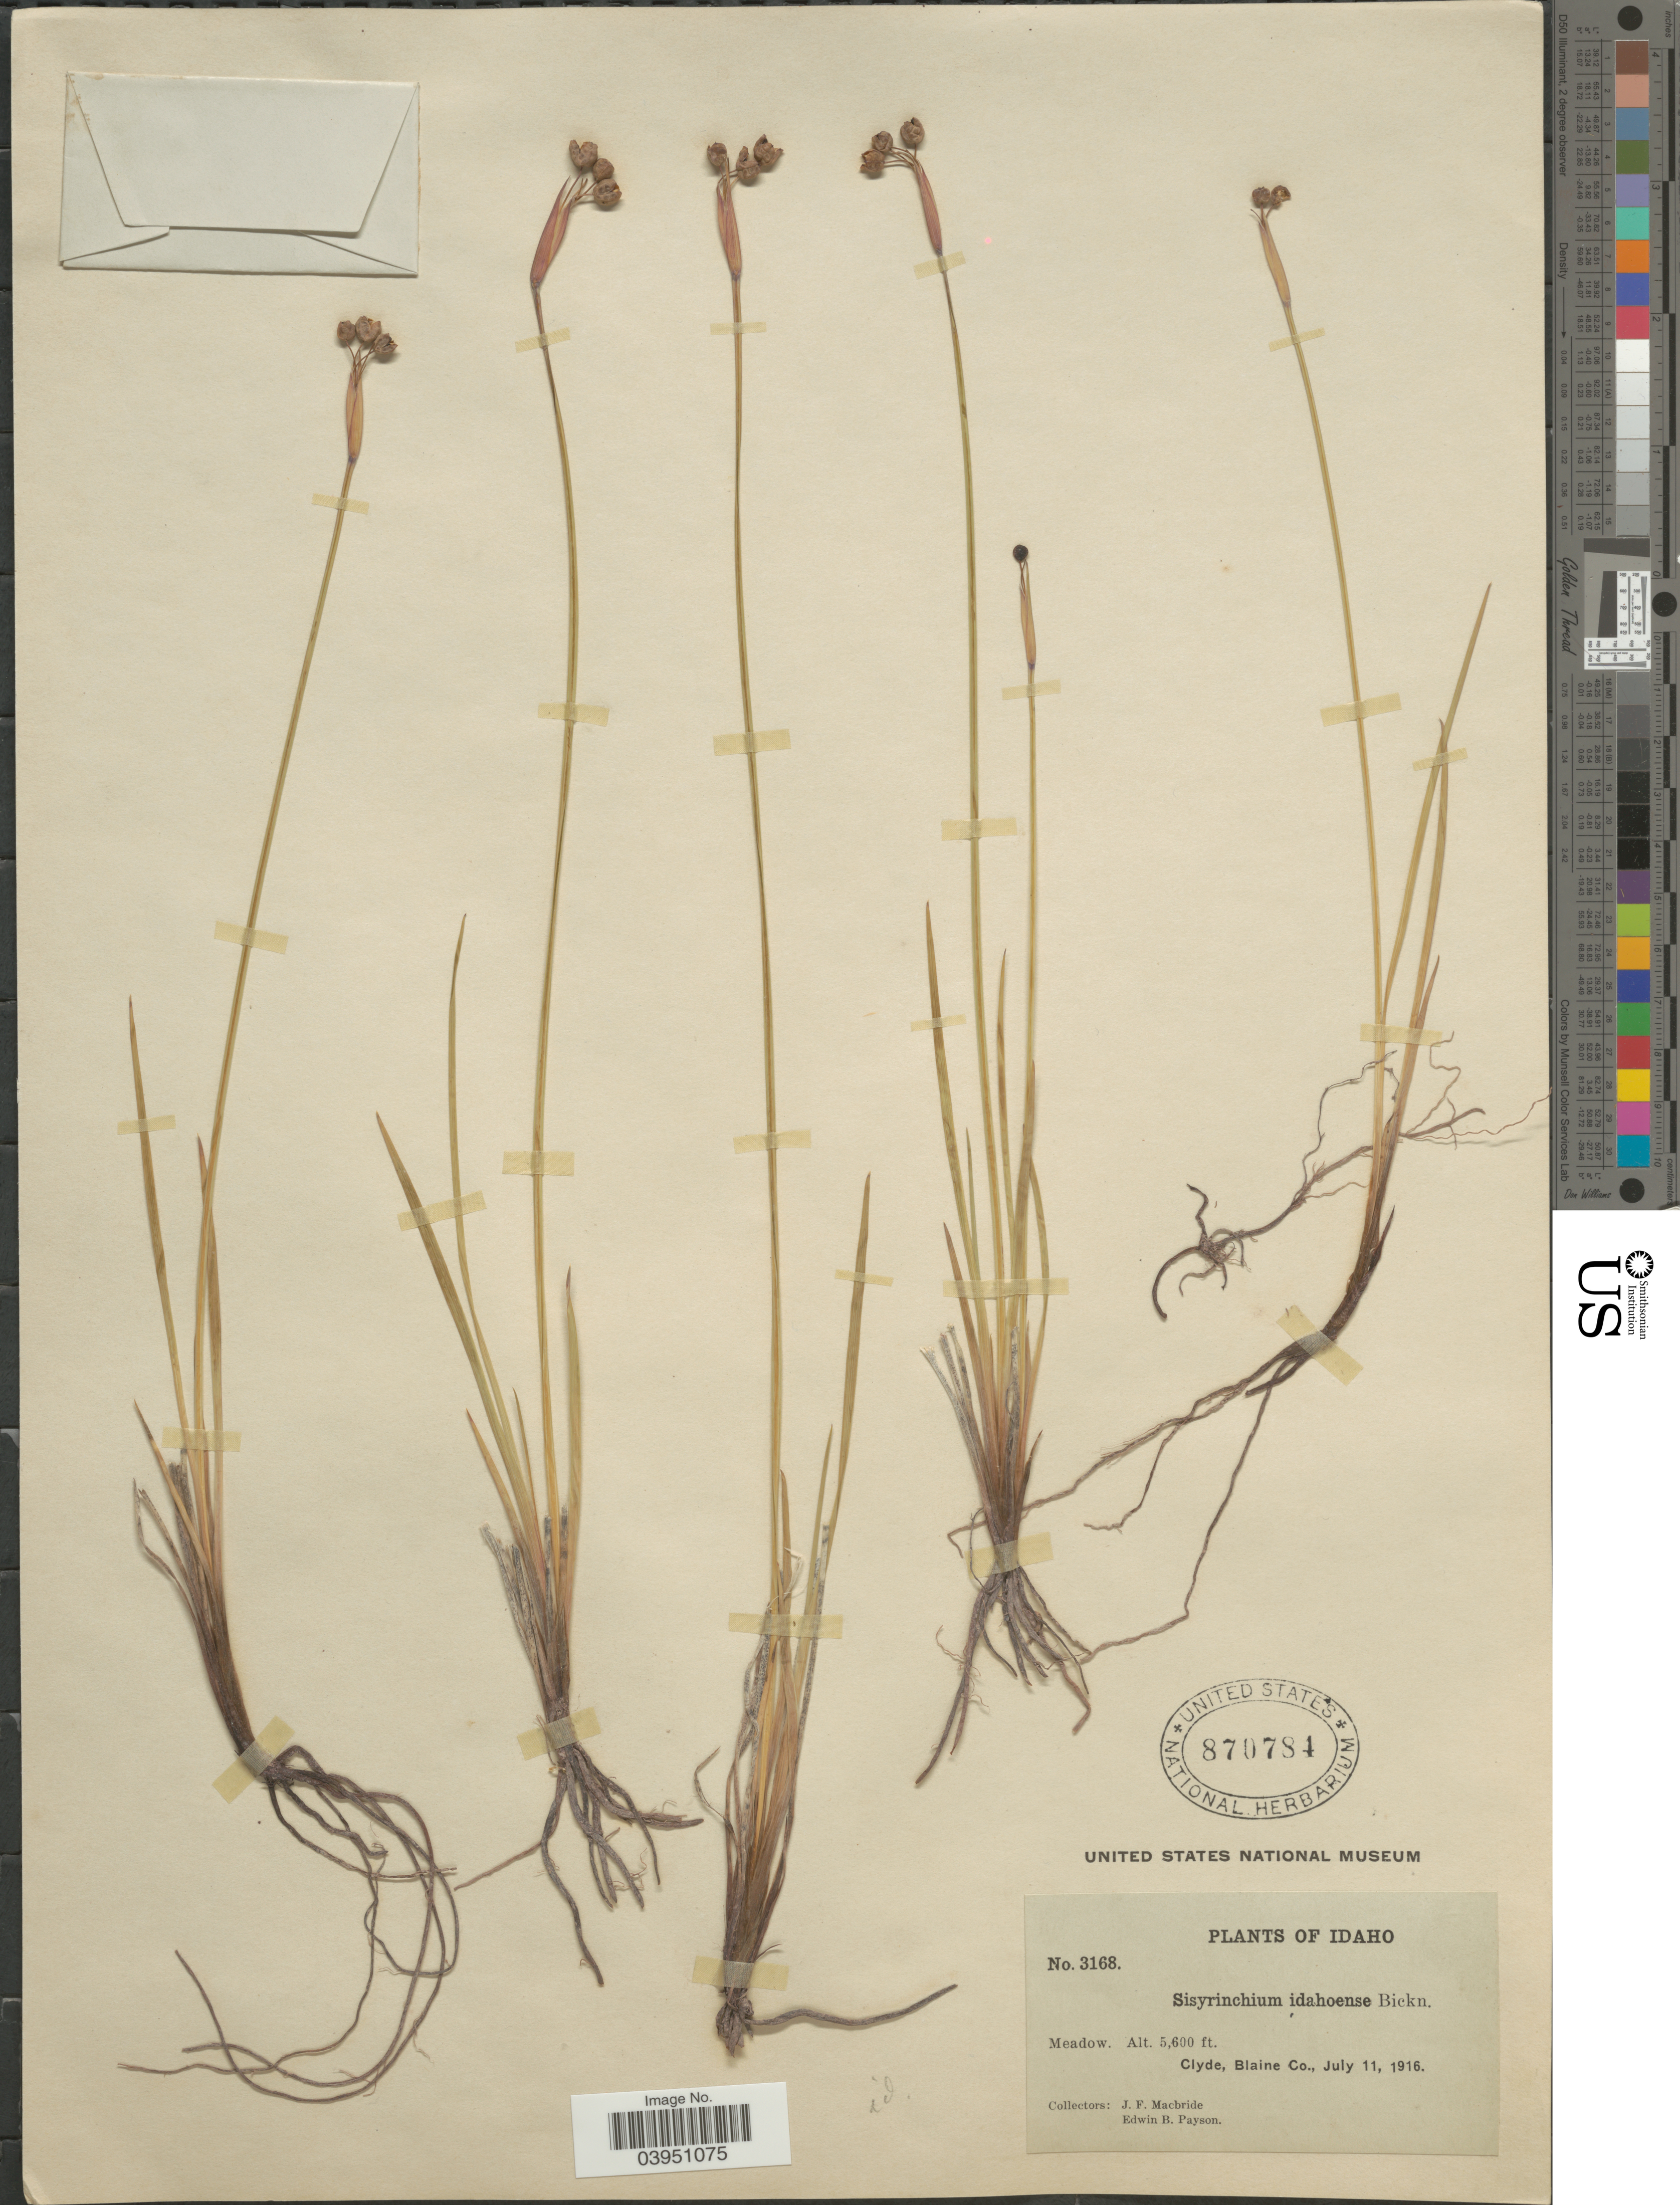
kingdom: Plantae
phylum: Tracheophyta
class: Liliopsida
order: Asparagales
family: Iridaceae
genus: Sisyrinchium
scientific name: Sisyrinchium idahoense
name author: E.P. Bicknell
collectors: J. F. Macbride & E. B. Payson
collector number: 3168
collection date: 1916-07-11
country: United States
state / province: Idaho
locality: Meadow. Clyde, Blaine Co.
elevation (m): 1707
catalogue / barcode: US 870784